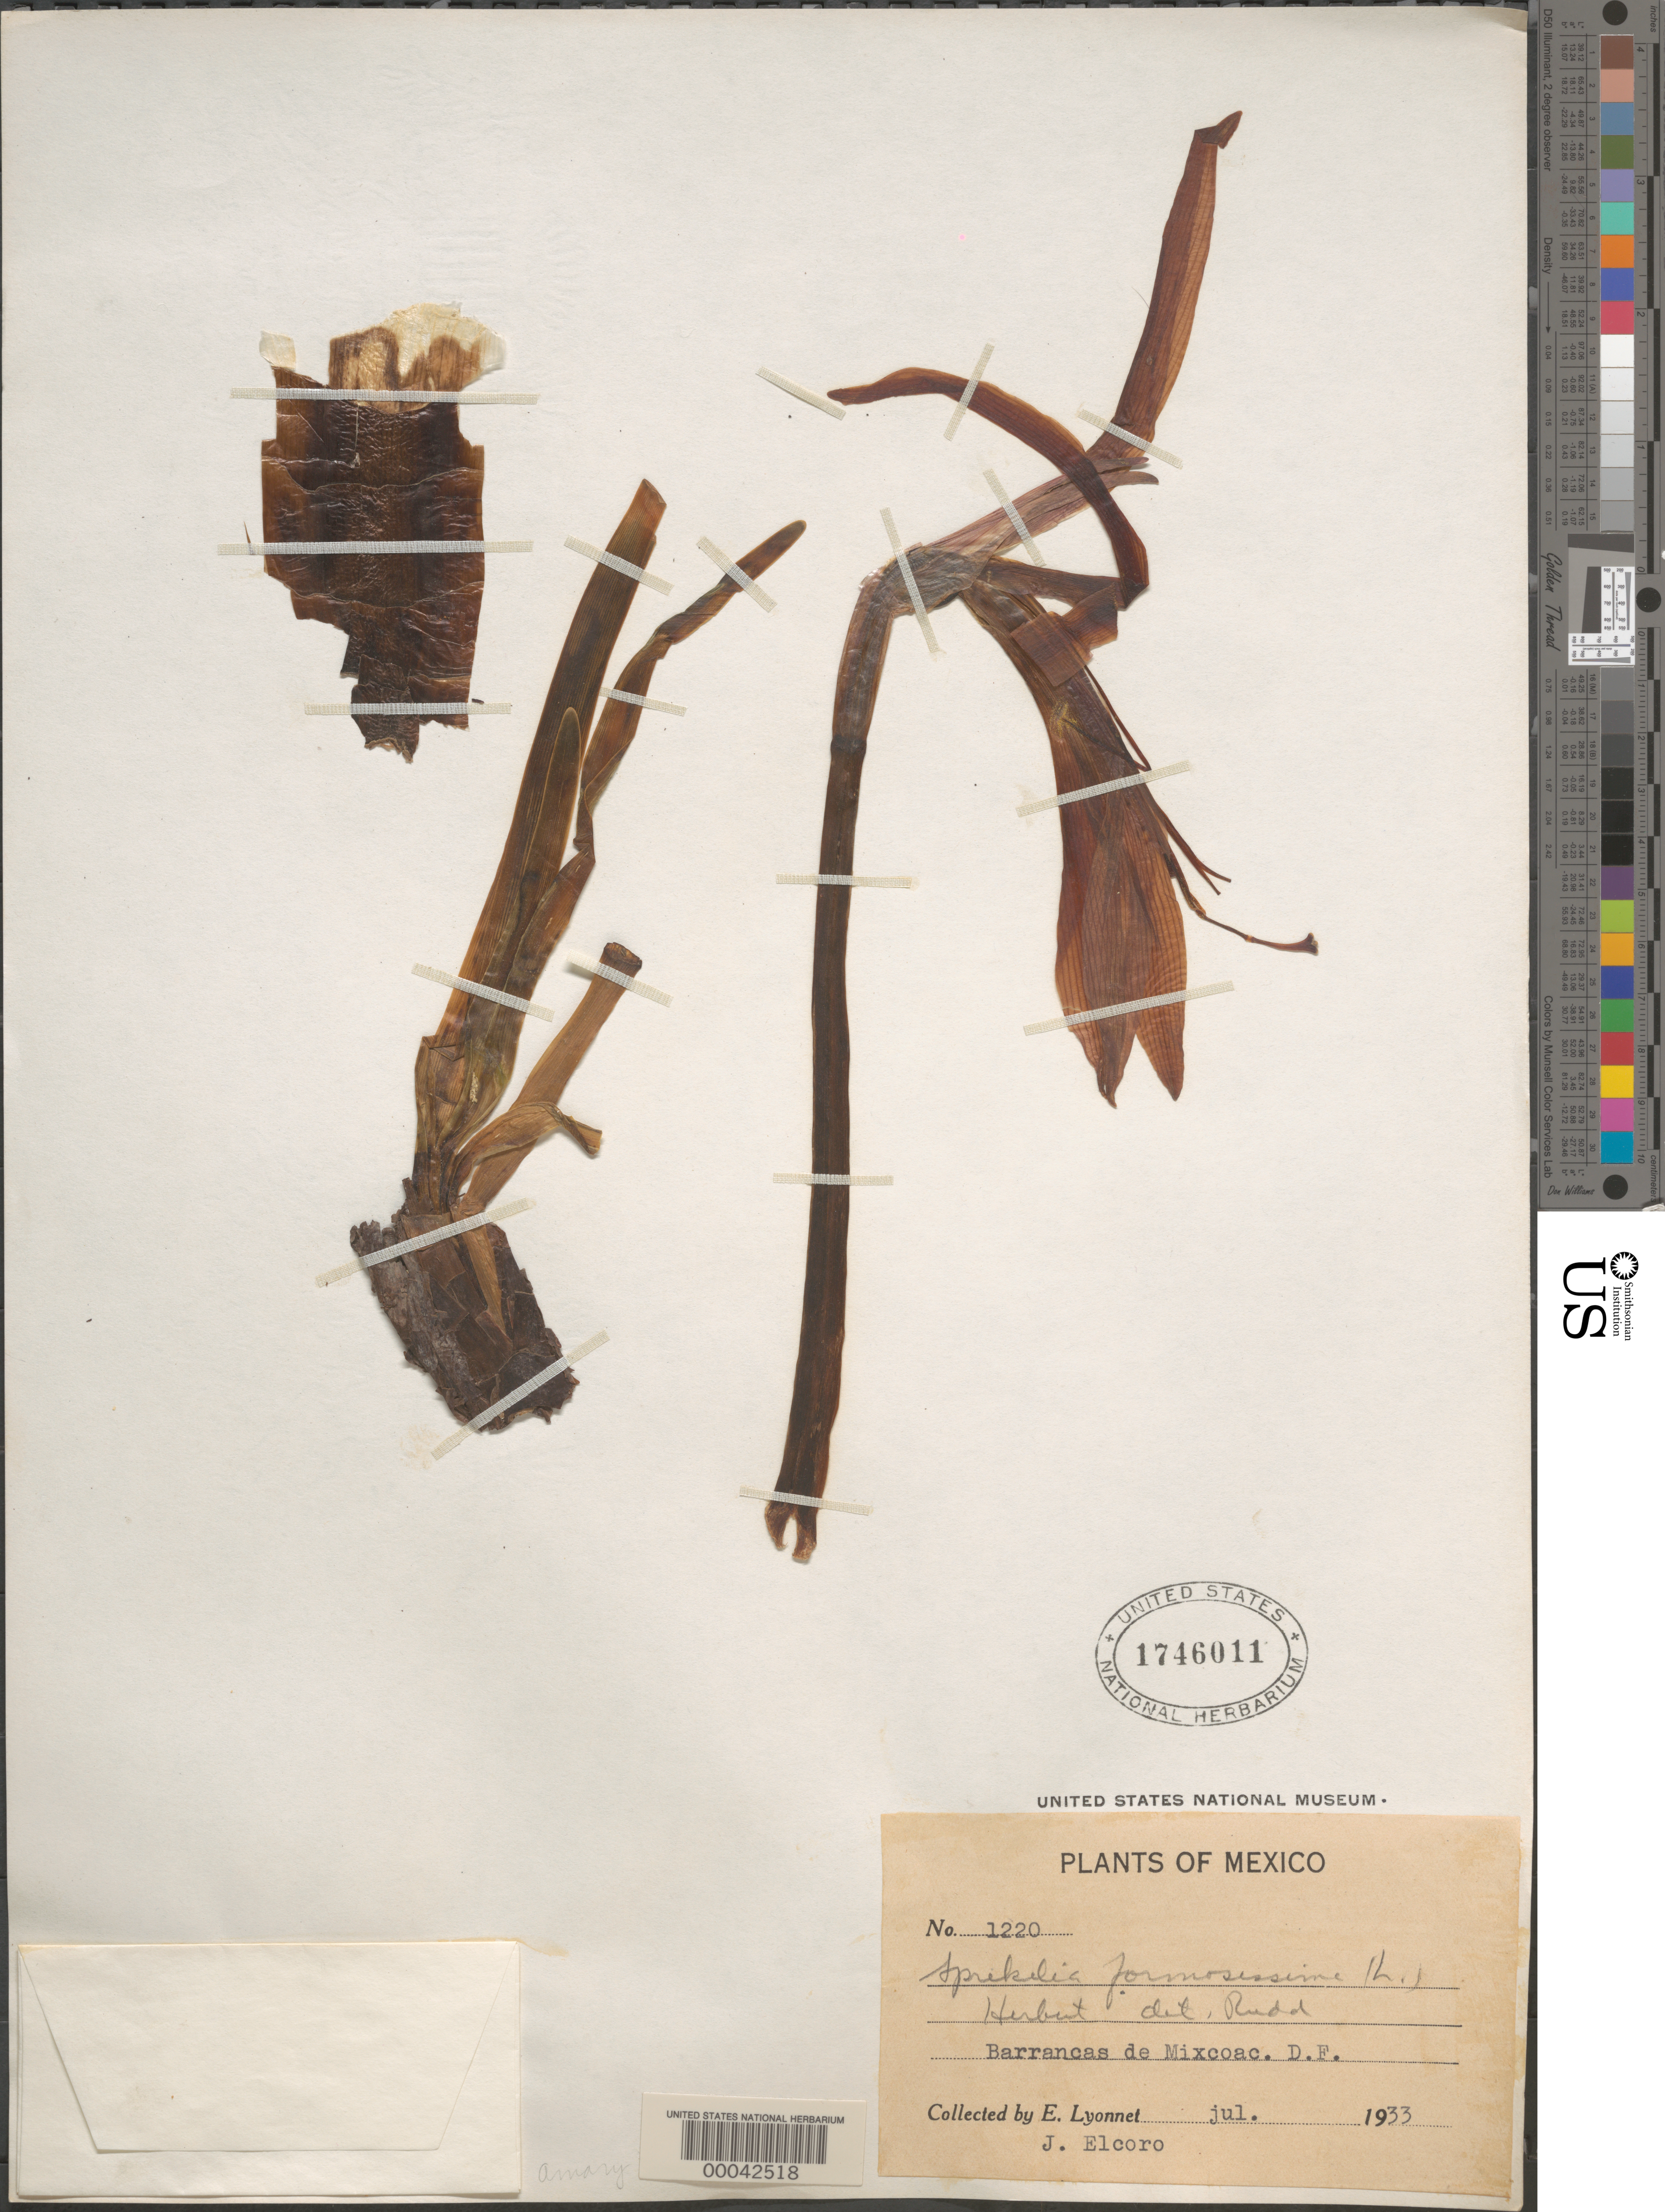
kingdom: Plantae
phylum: Tracheophyta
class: Liliopsida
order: Asparagales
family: Amaryllidaceae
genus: Sprekelia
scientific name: Sprekelia formosissima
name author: (L.) Herb.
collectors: Bro. E. Lyonnet & J. Elcoro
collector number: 1220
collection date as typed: Jul 1933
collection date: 1933-07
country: Mexico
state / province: Distrito Federal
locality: Cliffs of Mixcoac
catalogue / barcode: US 1746011